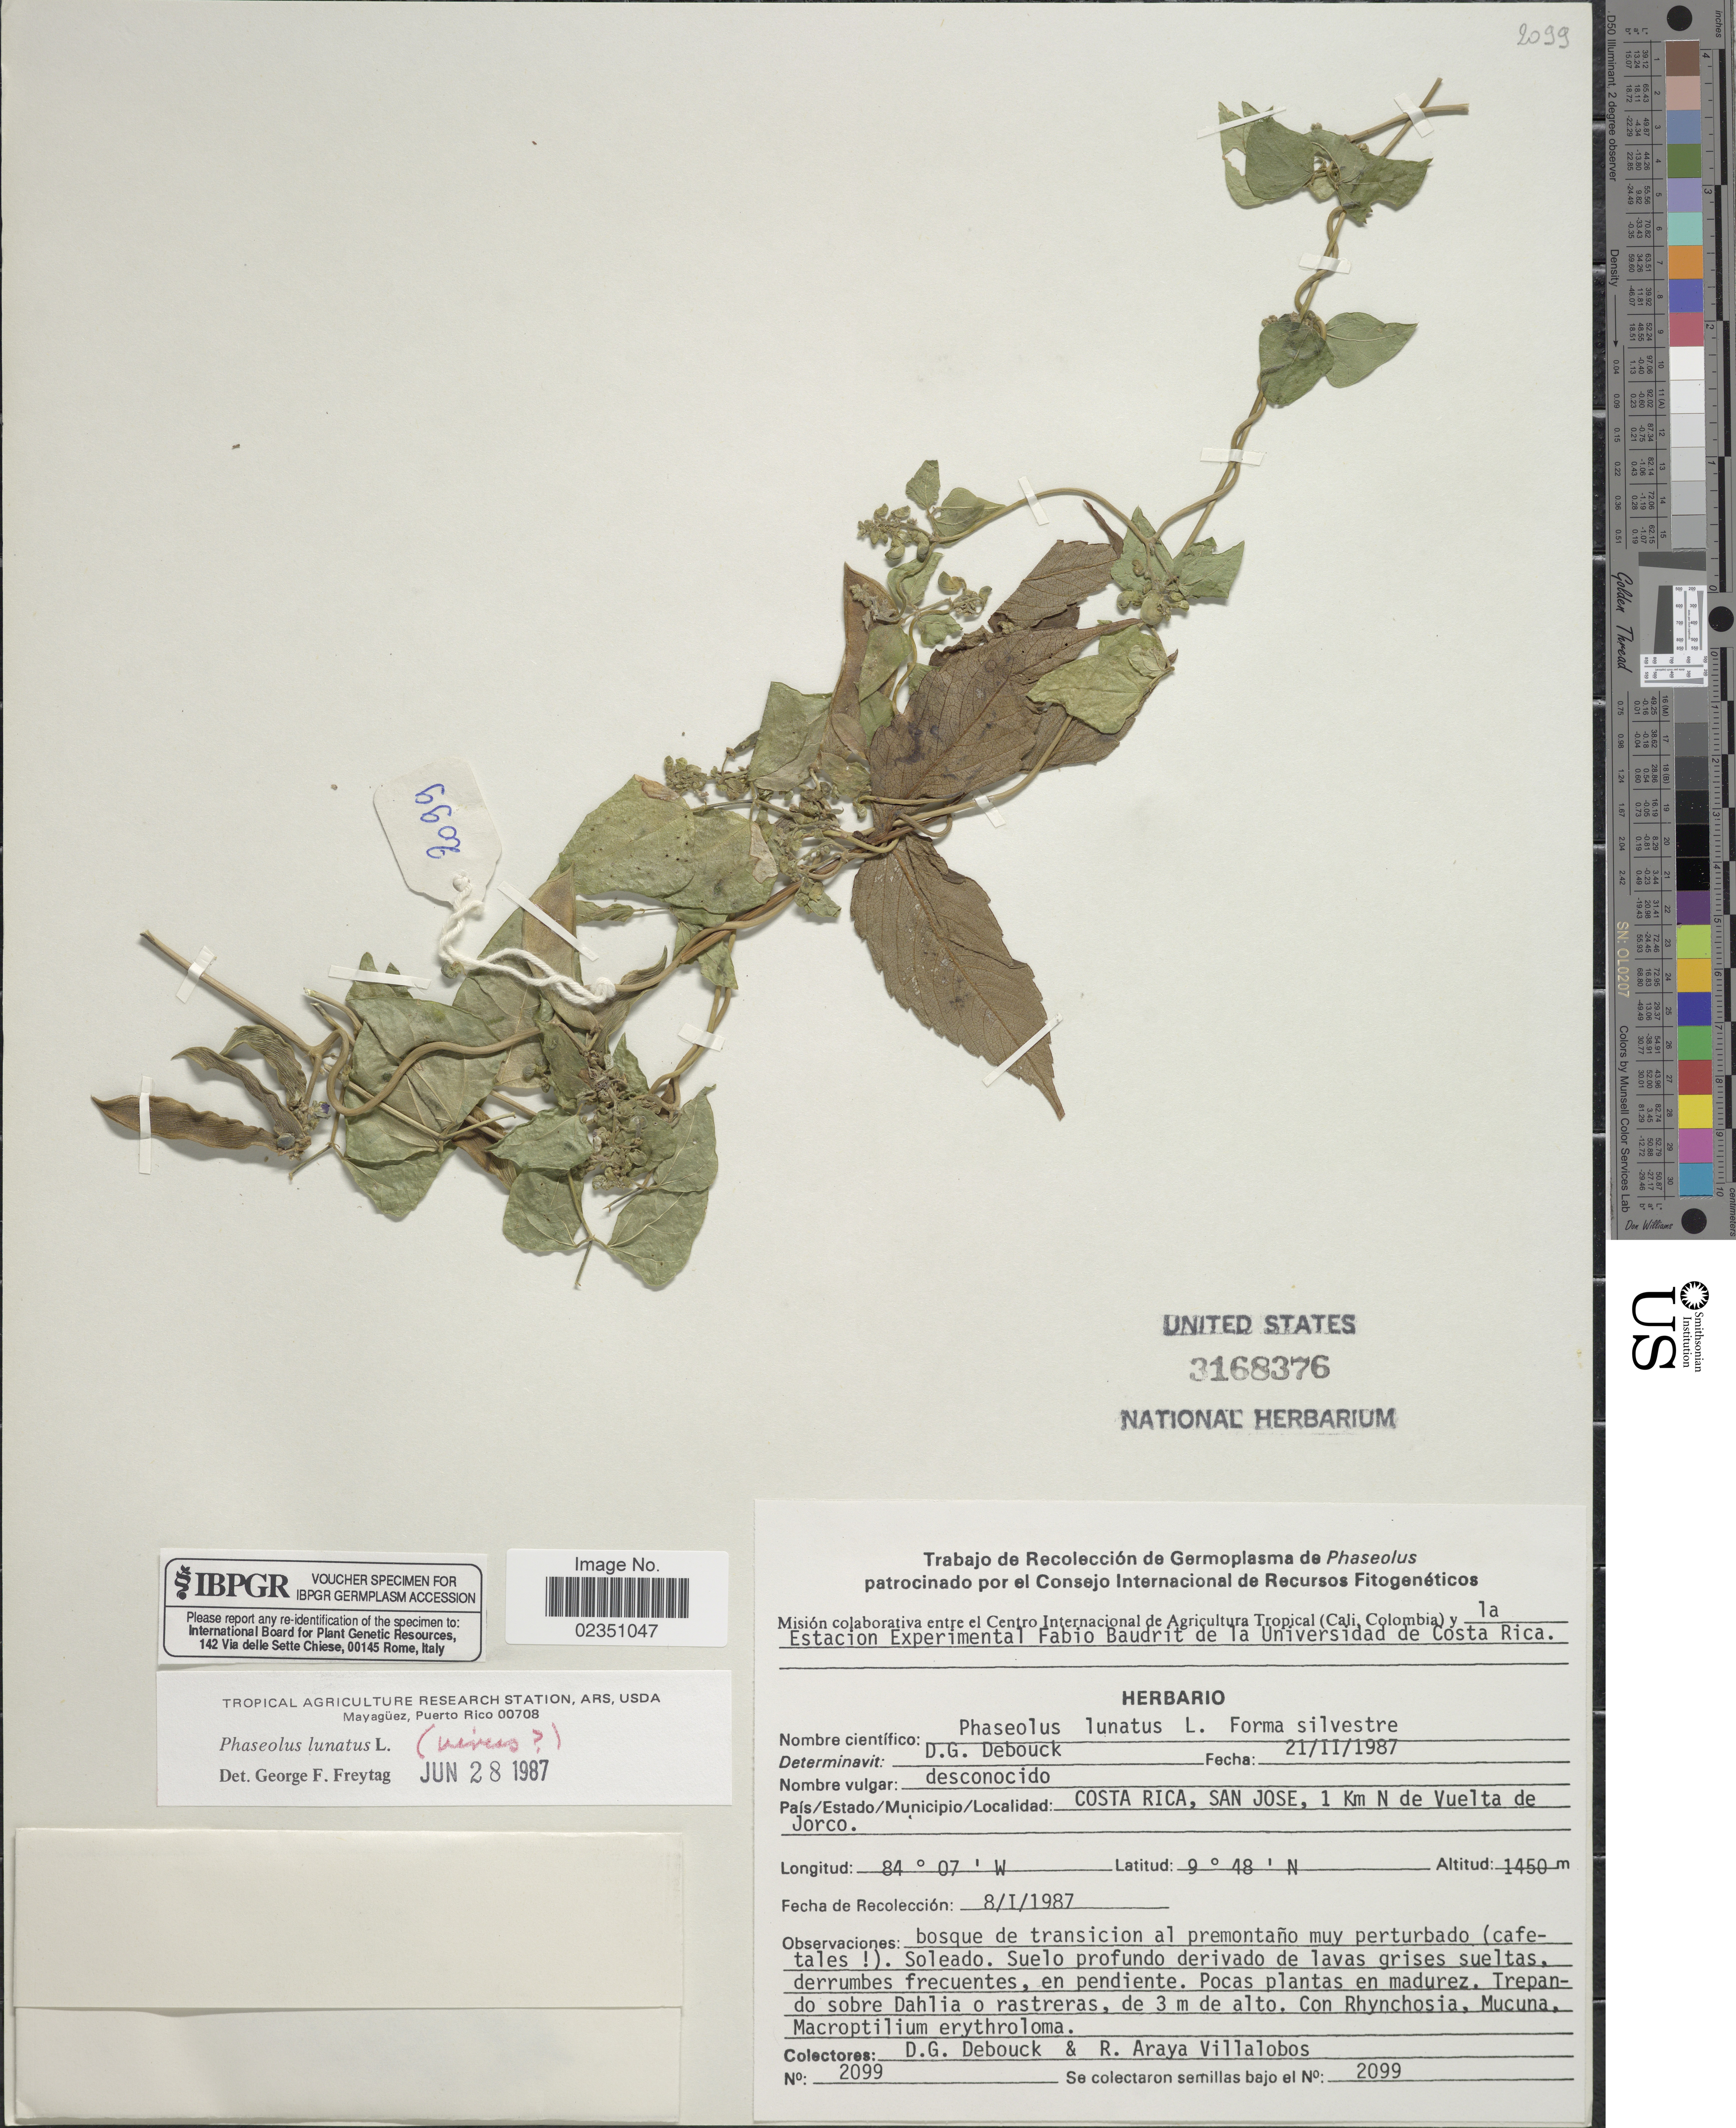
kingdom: Plantae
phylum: Tracheophyta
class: Magnoliopsida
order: Fabales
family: Fabaceae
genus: Phaseolus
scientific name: Phaseolus lunatus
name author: L.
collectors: D. Debouck & R. Araya Villalobos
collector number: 2099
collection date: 1987-01-08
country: Costa Rica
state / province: San José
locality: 1 Km N de Vuelta de Jorco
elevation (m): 1450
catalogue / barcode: US 3168376